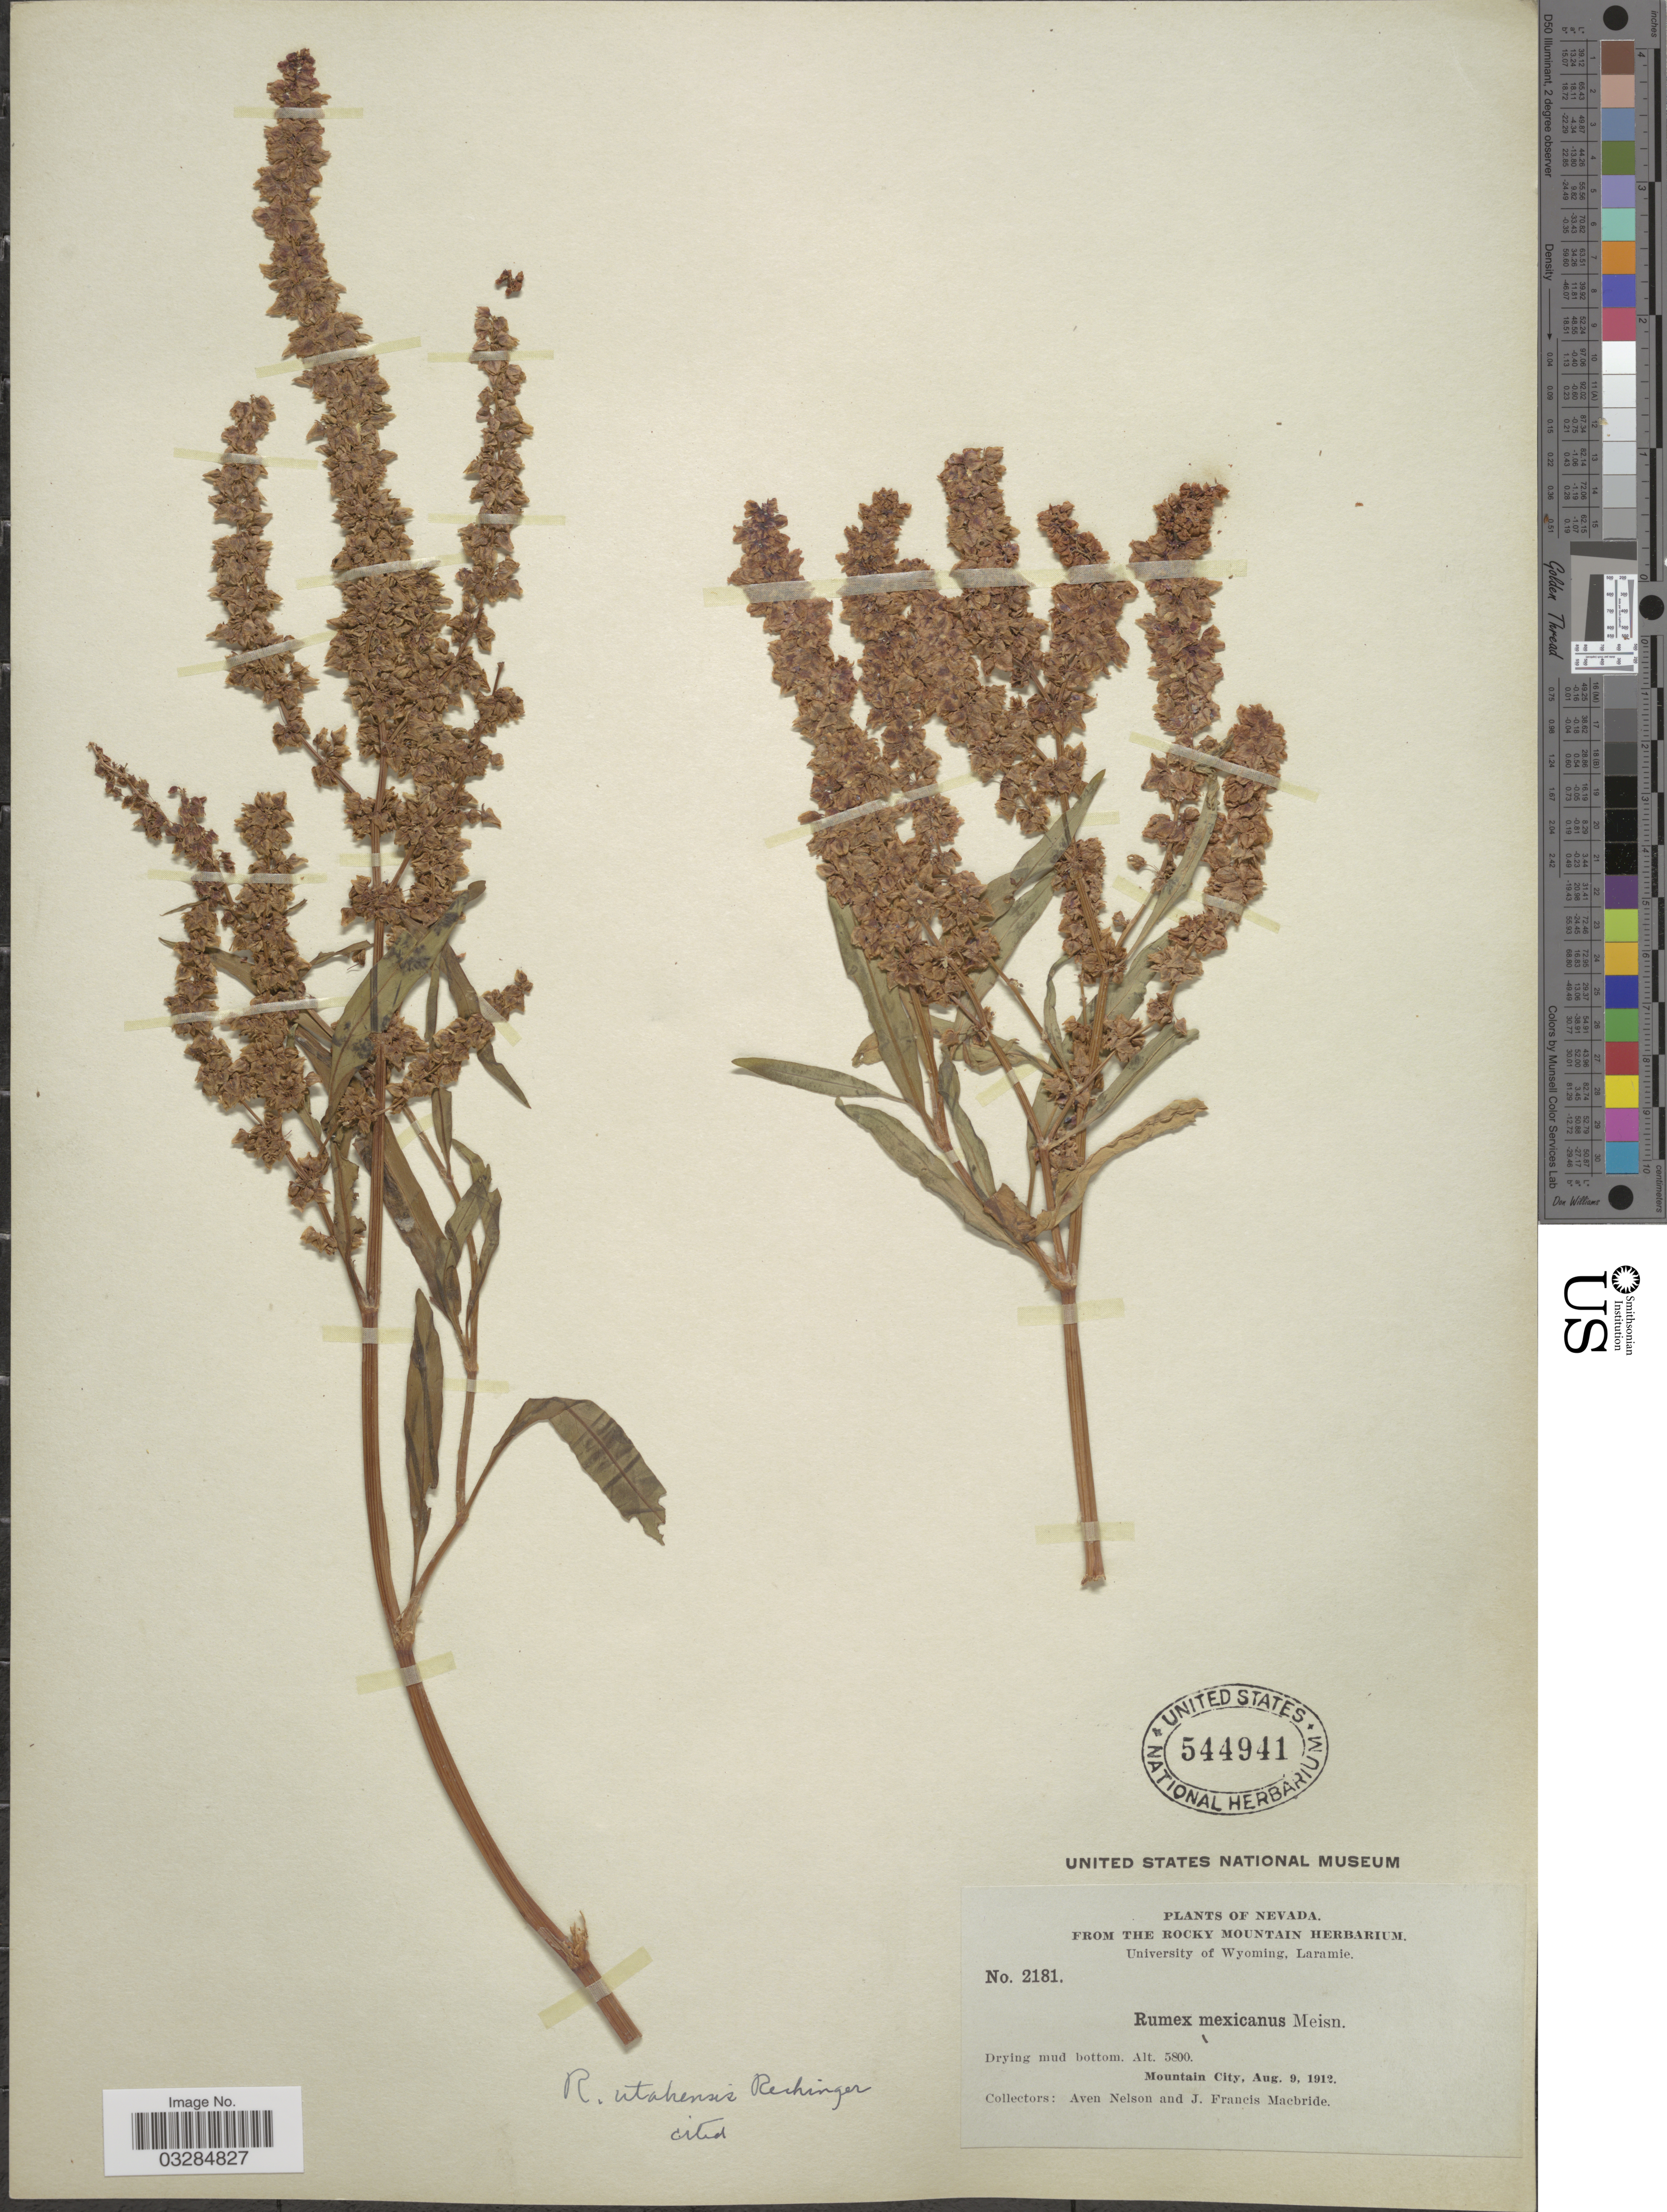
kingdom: Plantae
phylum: Tracheophyta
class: Magnoliopsida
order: Caryophyllales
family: Polygonaceae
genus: Rumex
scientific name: Rumex utahensis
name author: Rech. f.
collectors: A. Nelson & J. F. Macbride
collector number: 2181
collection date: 1912-08-09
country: United States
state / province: Nevada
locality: Mountain City.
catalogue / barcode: US 544941